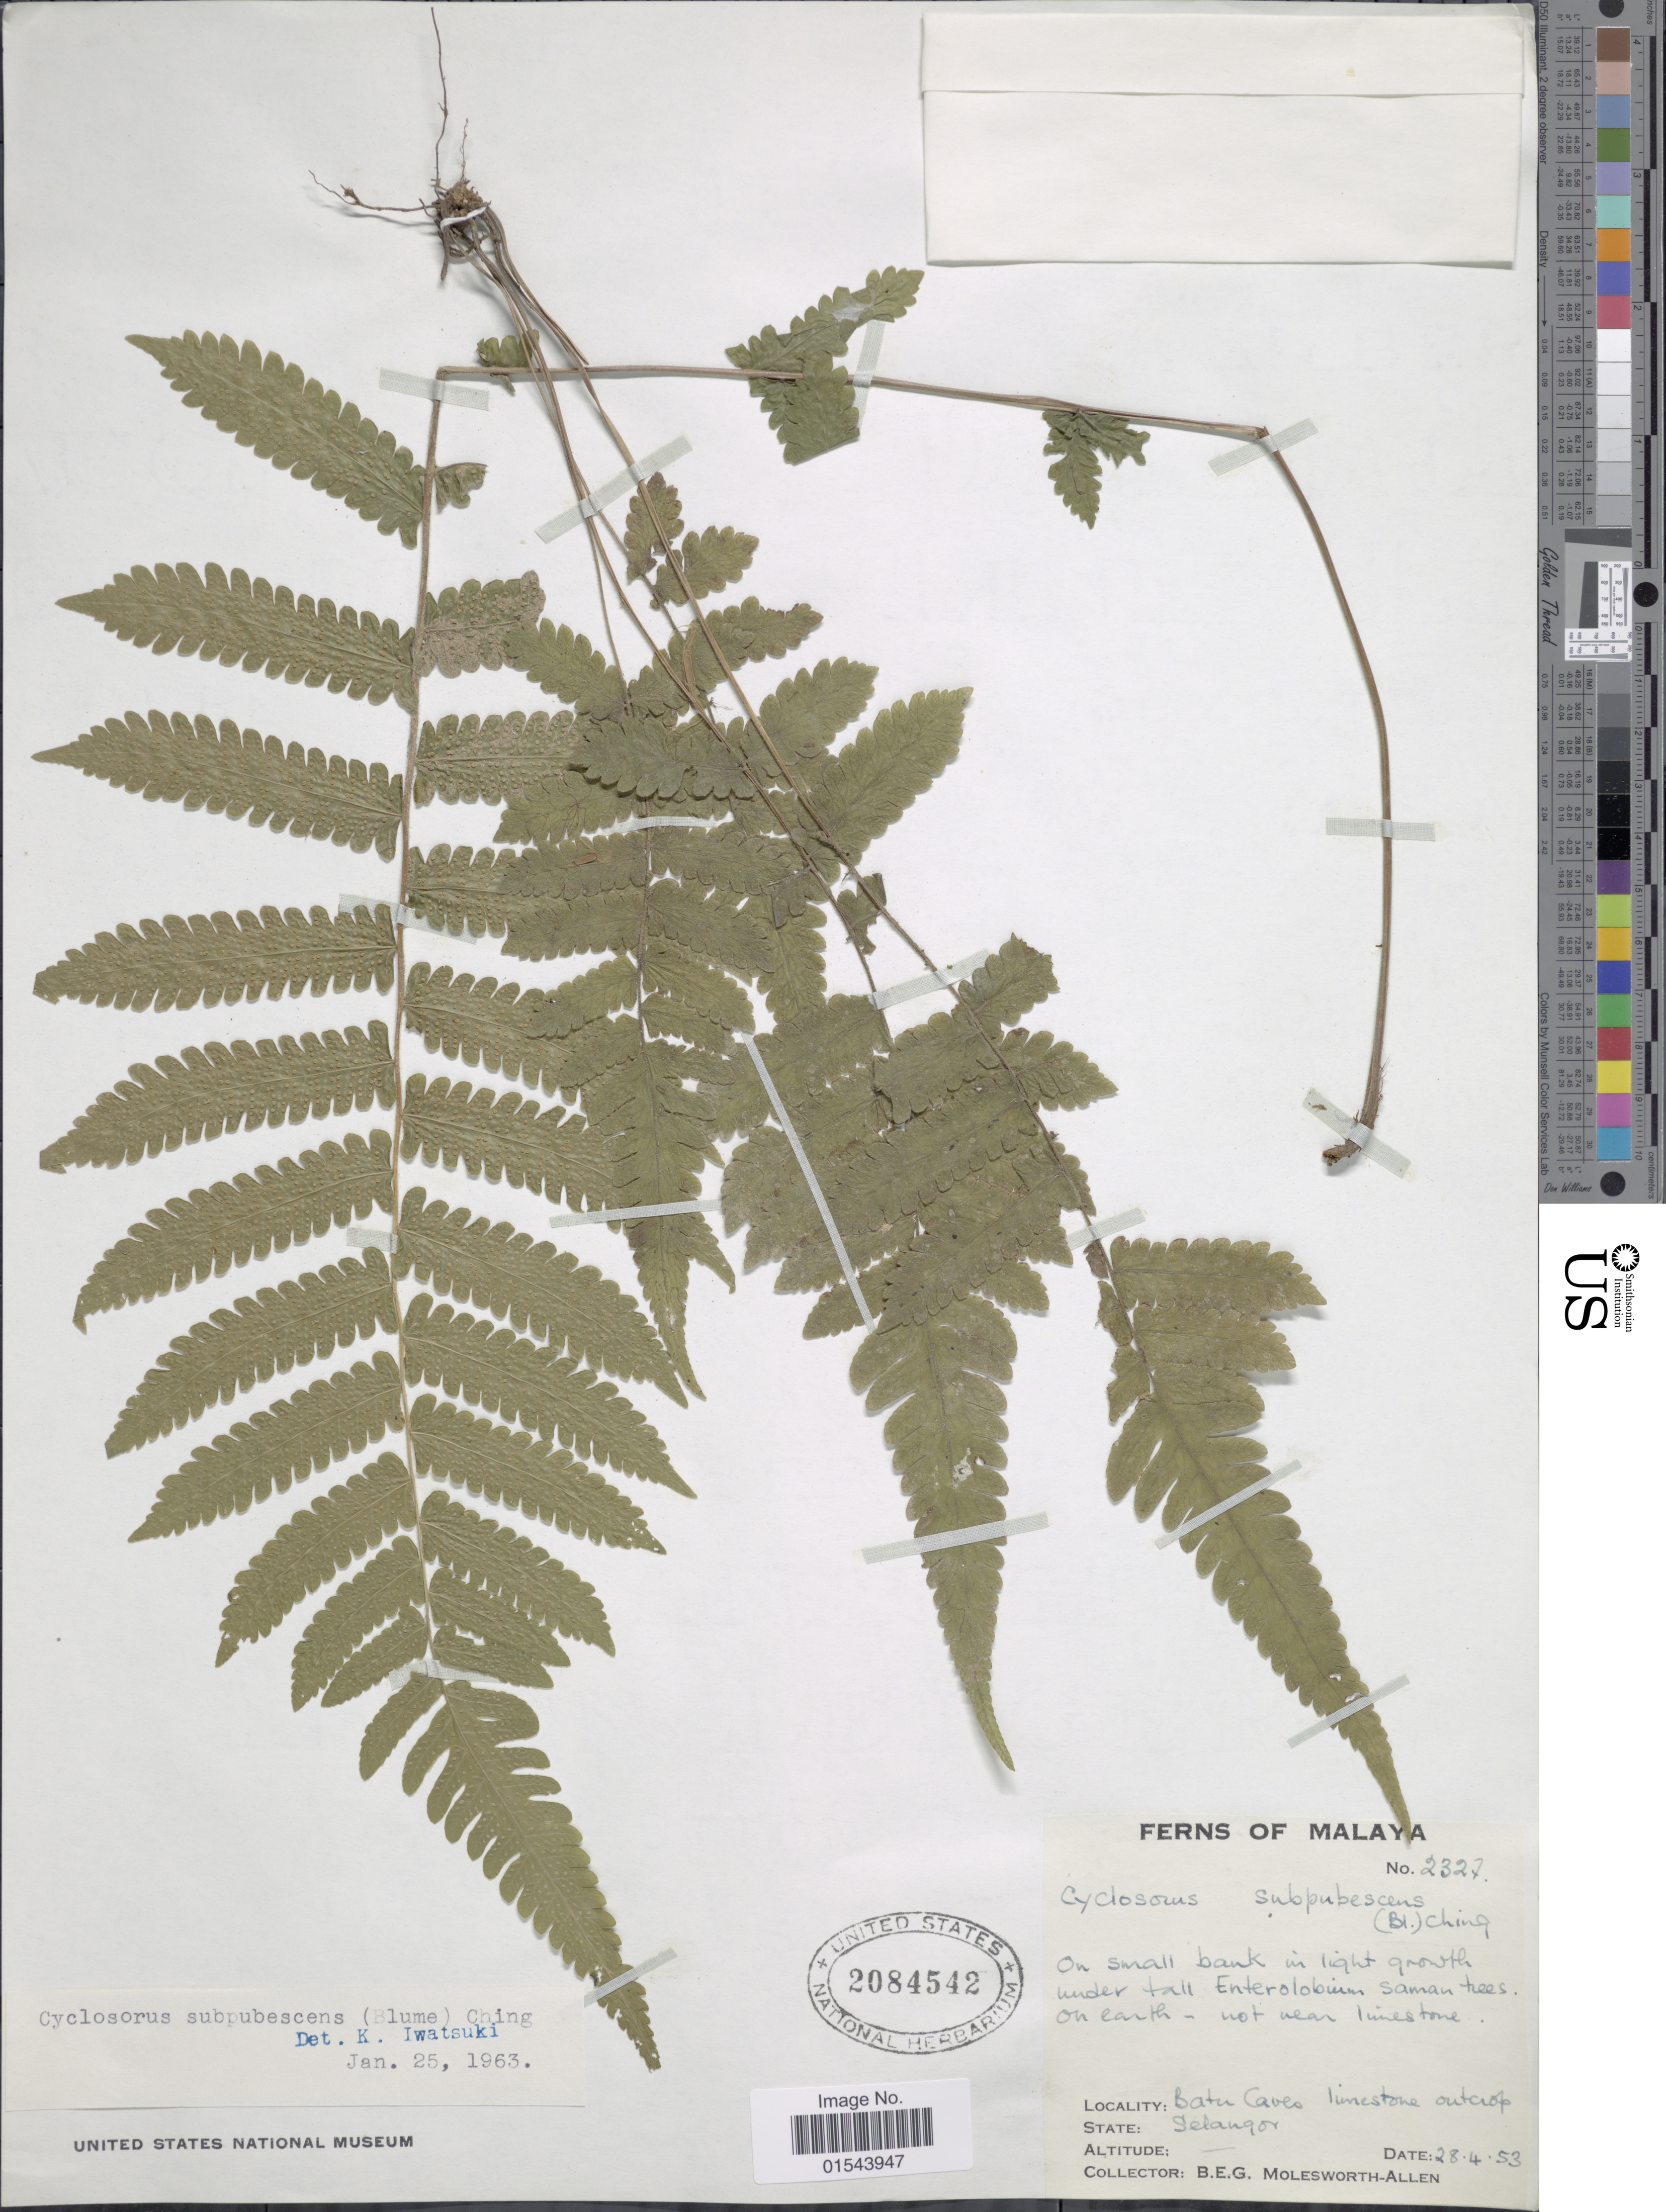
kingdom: Plantae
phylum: Tracheophyta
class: Polypodiopsida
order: Polypodiales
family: Thelypteridaceae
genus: Christella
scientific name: Christella subpubescens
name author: (Blume) Holttum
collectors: B. E. G. Molesworth-Allen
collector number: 2327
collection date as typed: Transcribed d/m/y: 28/4/53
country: Malaysia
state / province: Selangor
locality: Batu Caves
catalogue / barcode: US 2084542